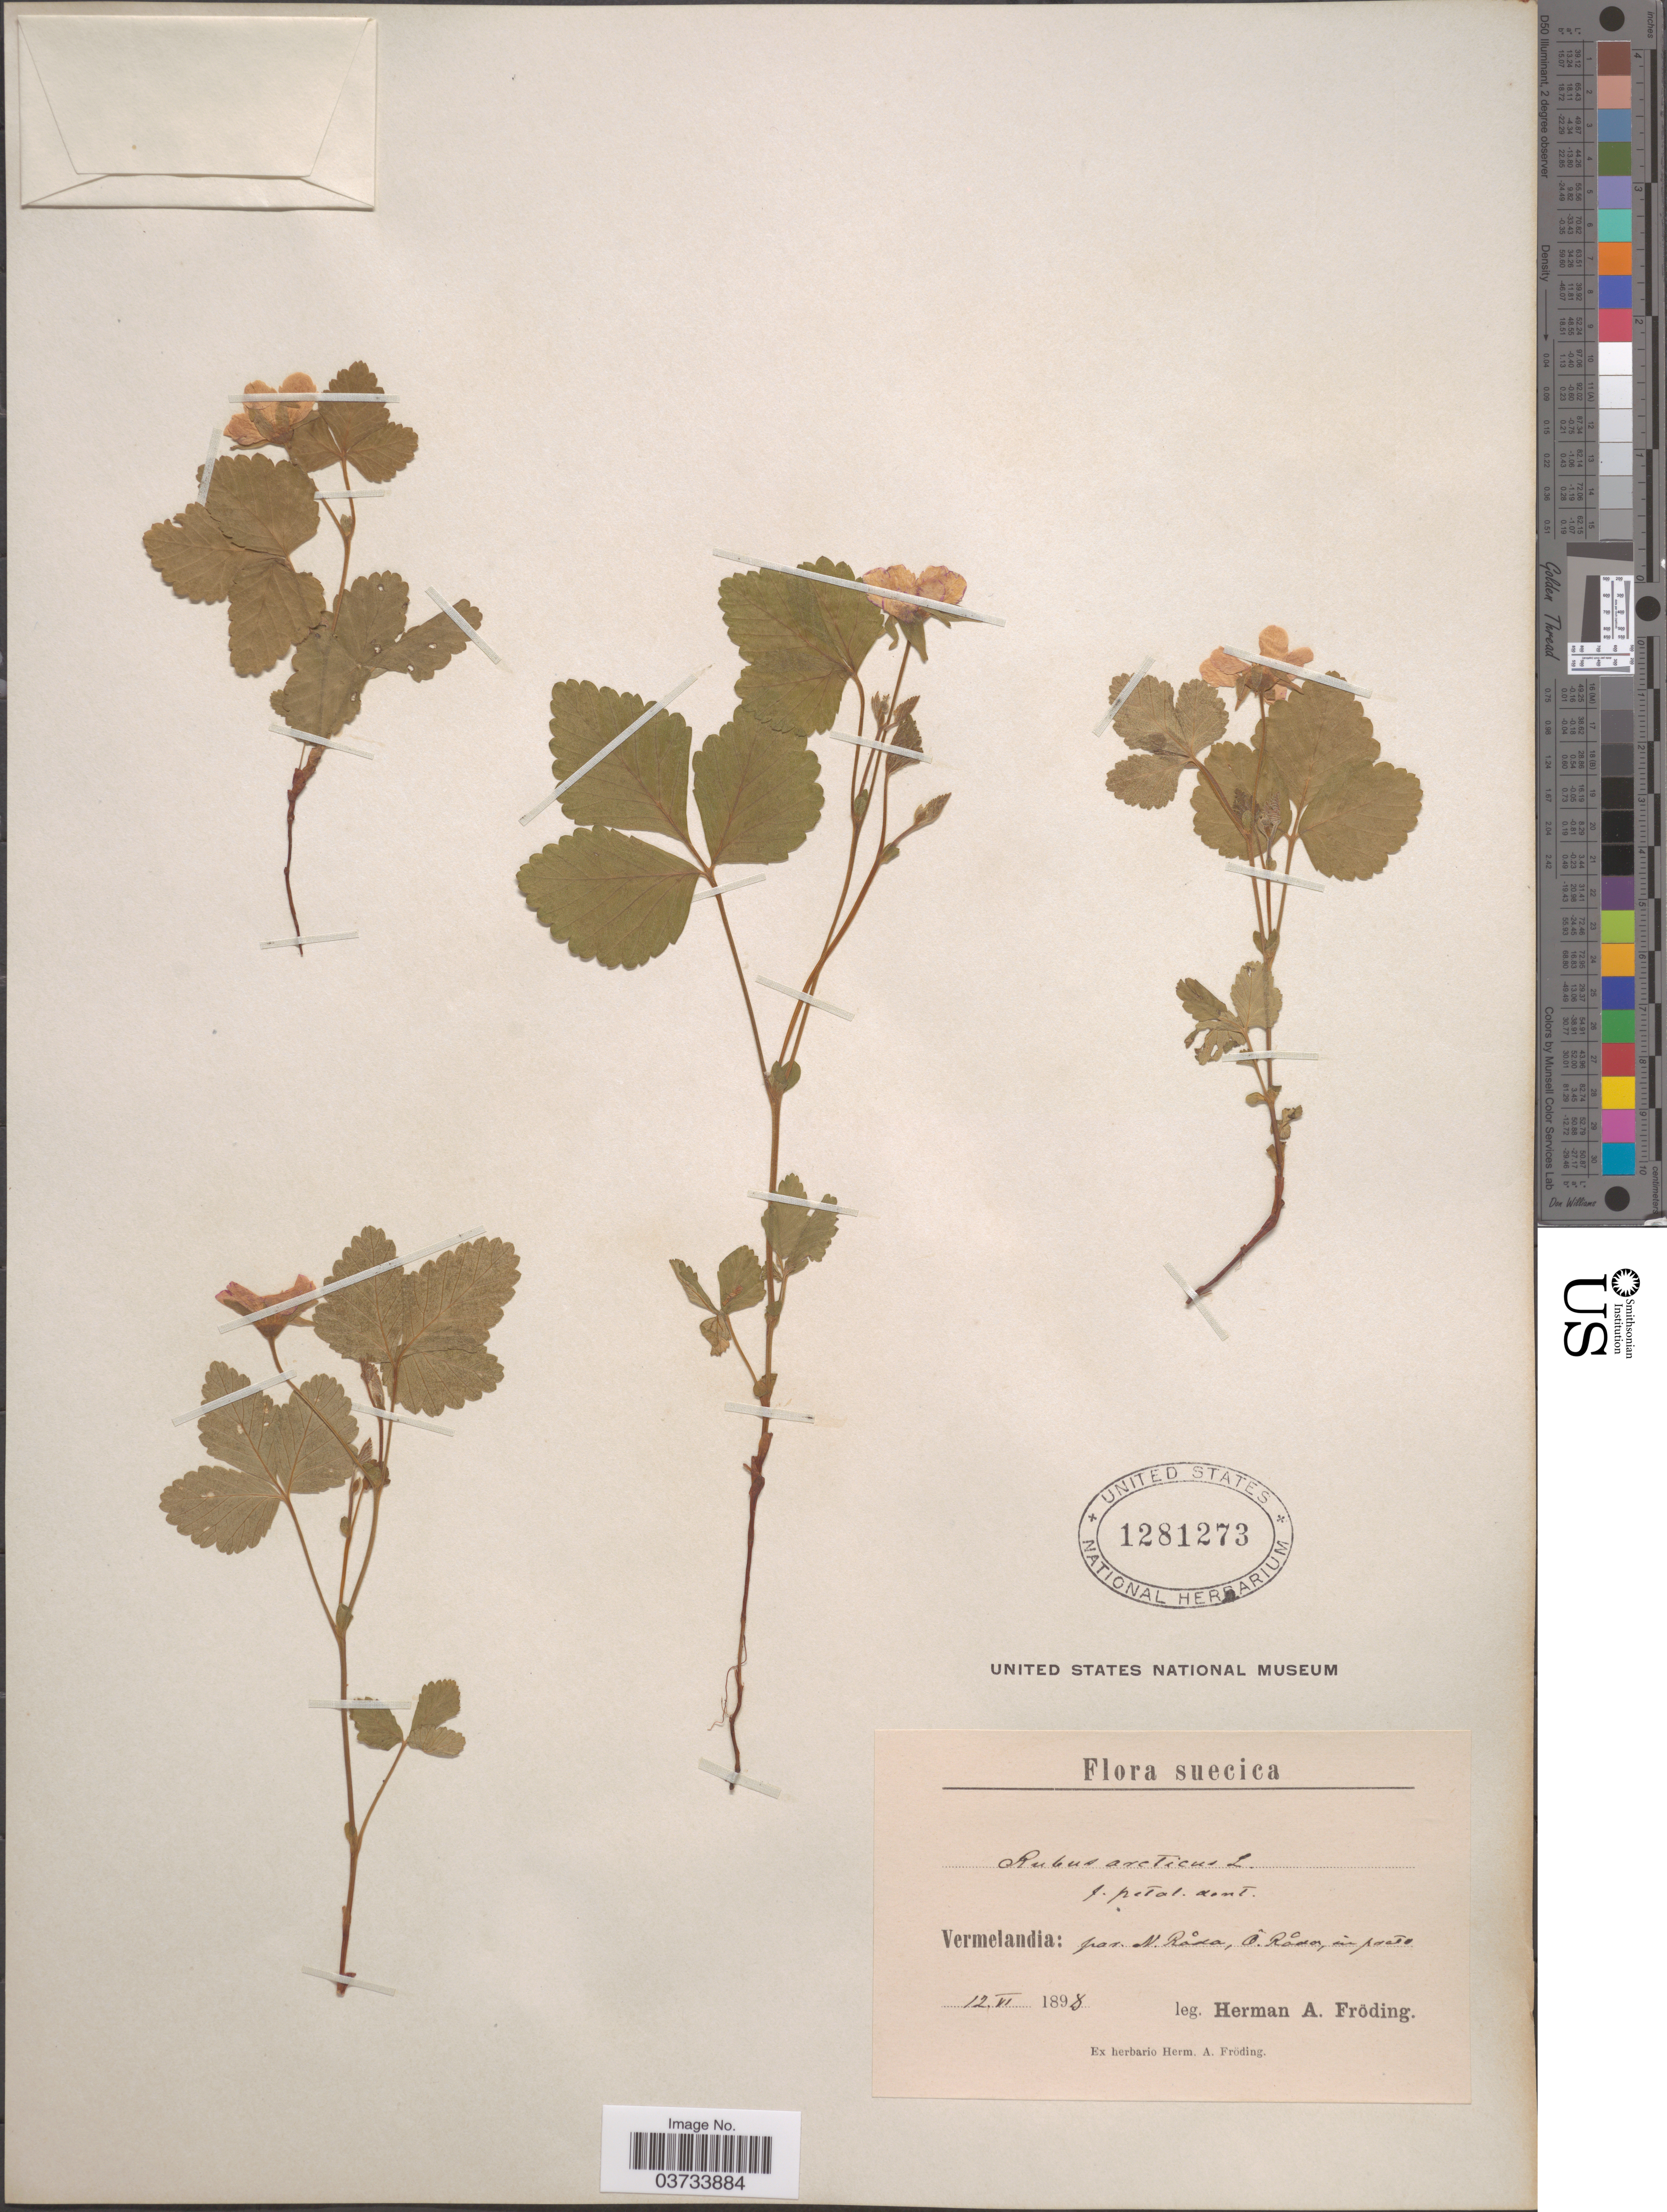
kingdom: Plantae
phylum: Tracheophyta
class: Magnoliopsida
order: Rosales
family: Rosaceae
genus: Rubus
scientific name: Rubus arcticus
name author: L.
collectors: H. Froding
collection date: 1898-06-12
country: Sweden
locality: Suecica. Vermelandia: par N. Råda, Õ. Råda, in prato.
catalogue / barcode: US 1281273